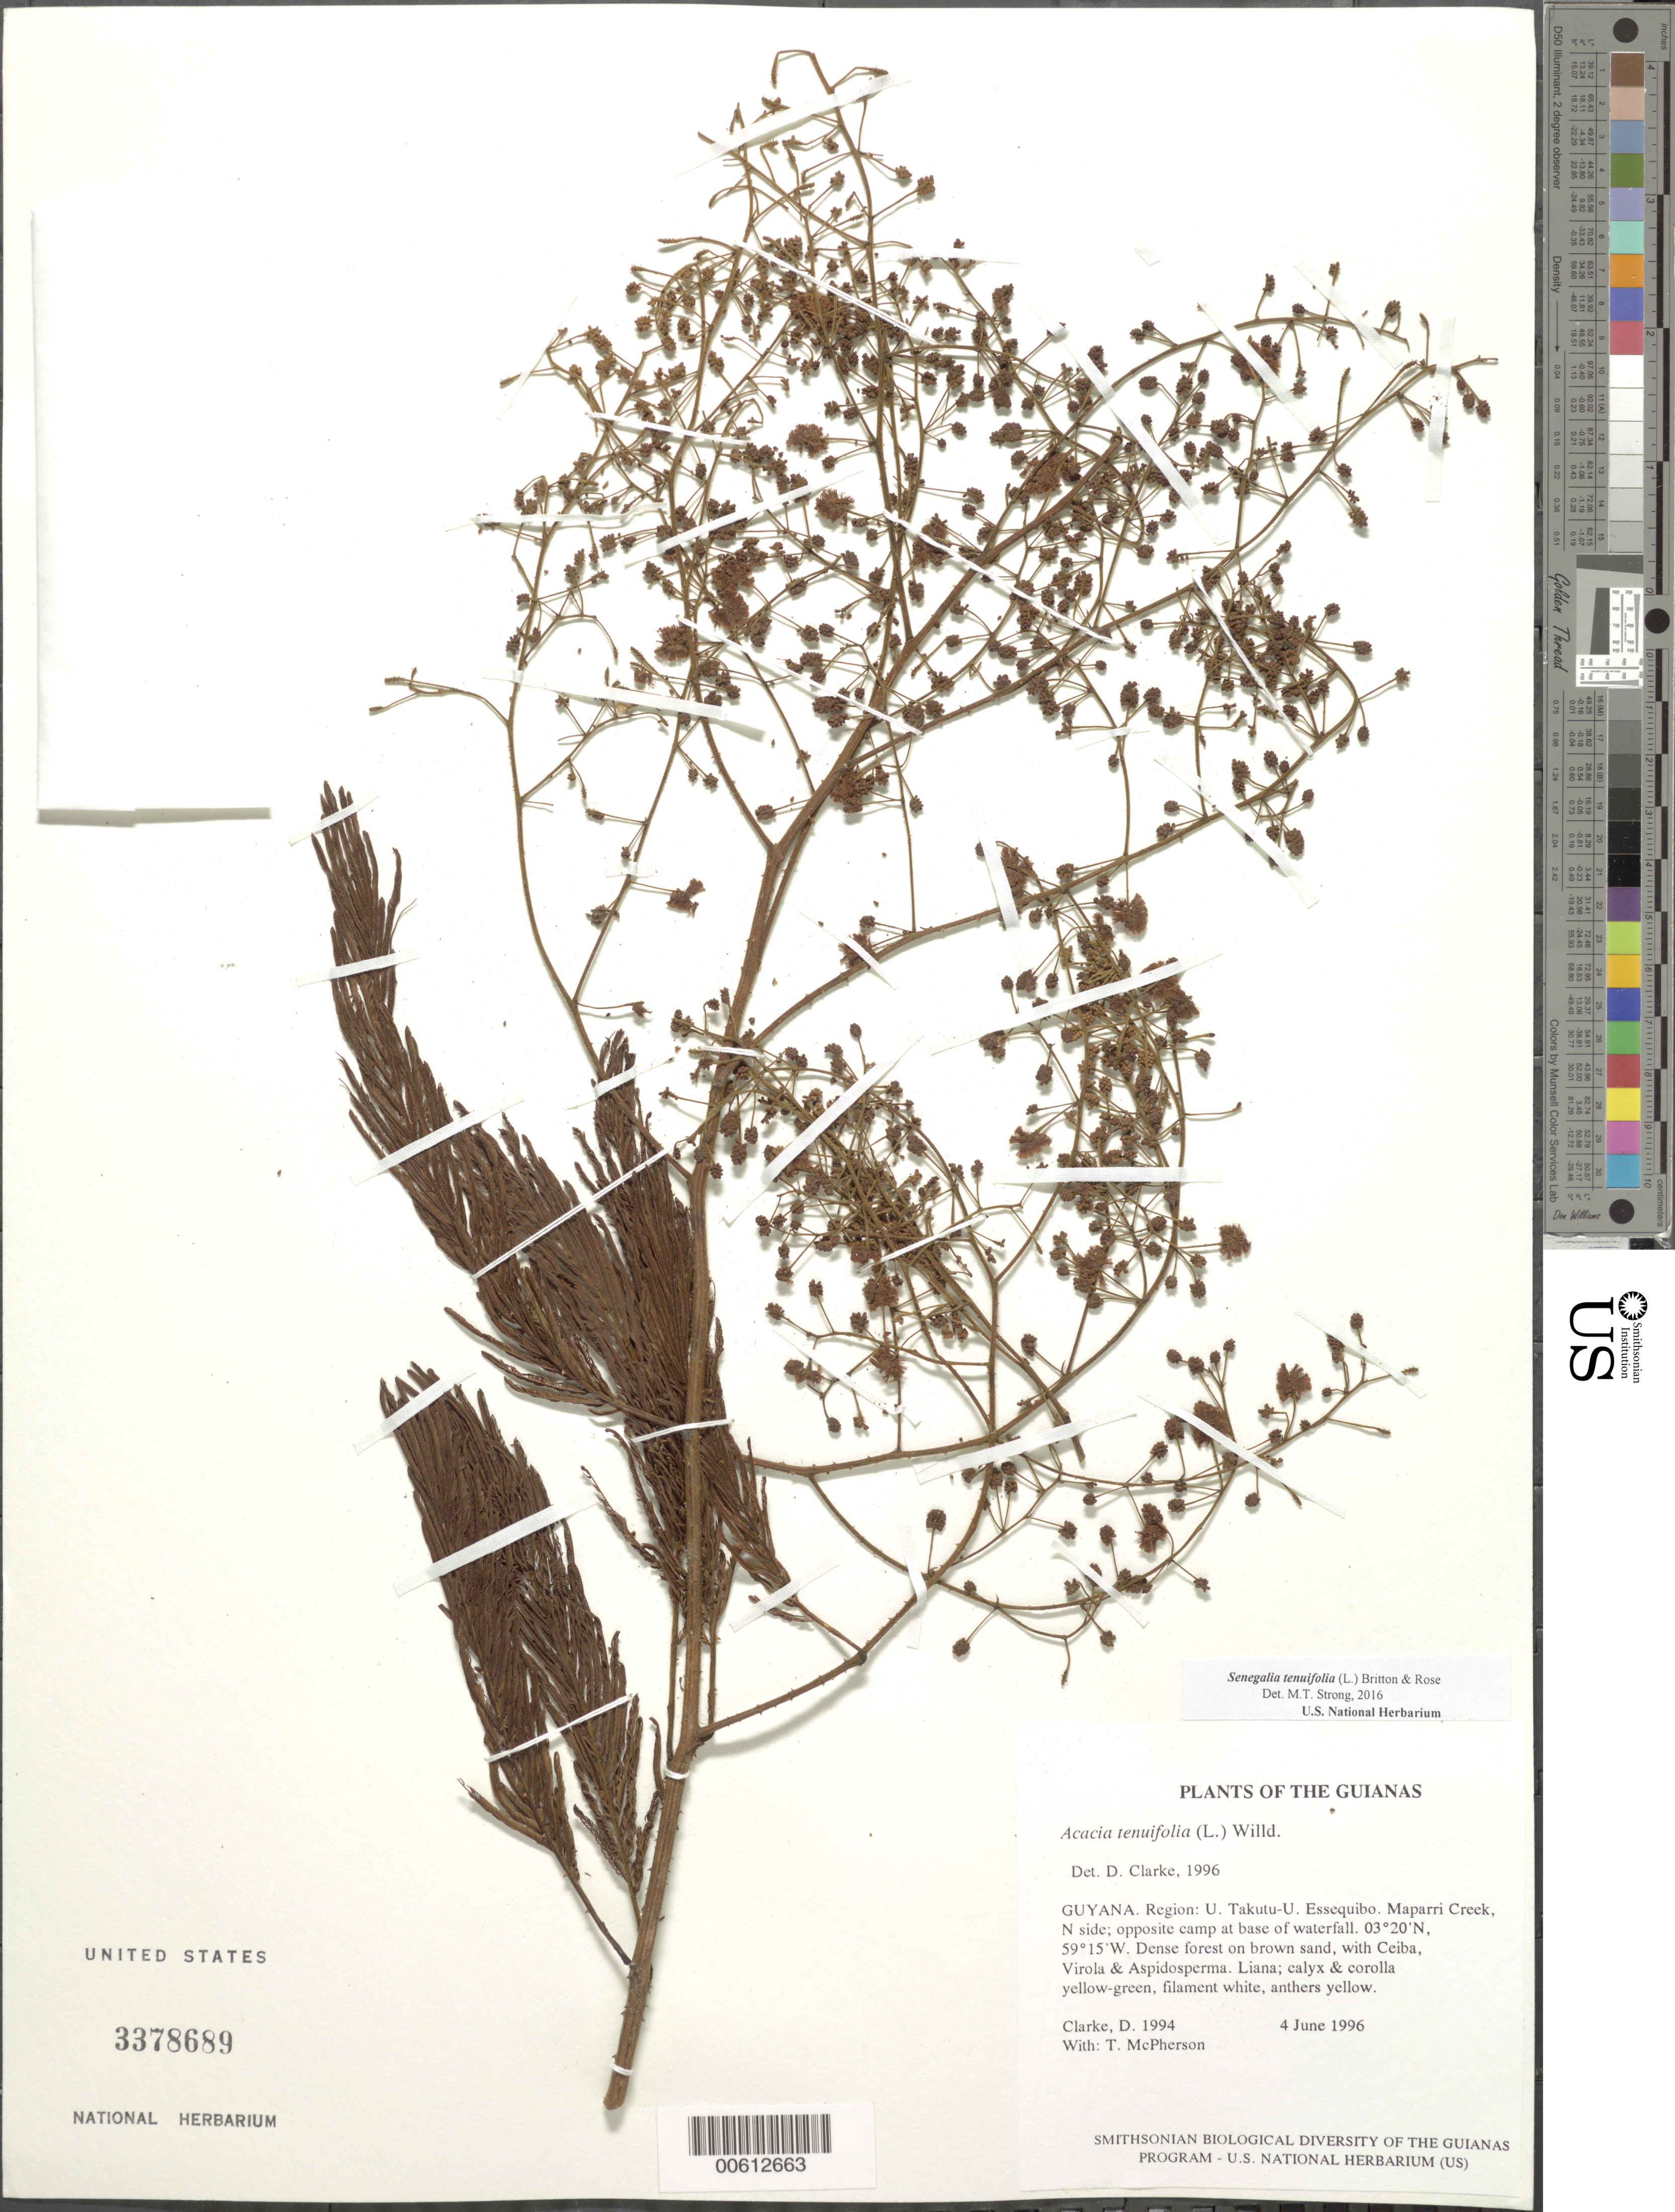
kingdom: Plantae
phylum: Tracheophyta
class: Magnoliopsida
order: Fabales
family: Fabaceae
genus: Senegalia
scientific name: Senegalia tenuifolia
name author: (L.) Britton & Rose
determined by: Strong, M. T., (US), Smithsonian Institution - National Museum of Natural History (UNITED STATES)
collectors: H. D. Clarke & T. McPherson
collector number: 1994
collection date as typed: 5 June 1996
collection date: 1996-06-05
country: Guyana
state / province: U. Takutu-U. Essequibo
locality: Maparri Creek, N side; opposite camp at base of waterfall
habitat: Streamside vegetation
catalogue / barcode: US 3378689